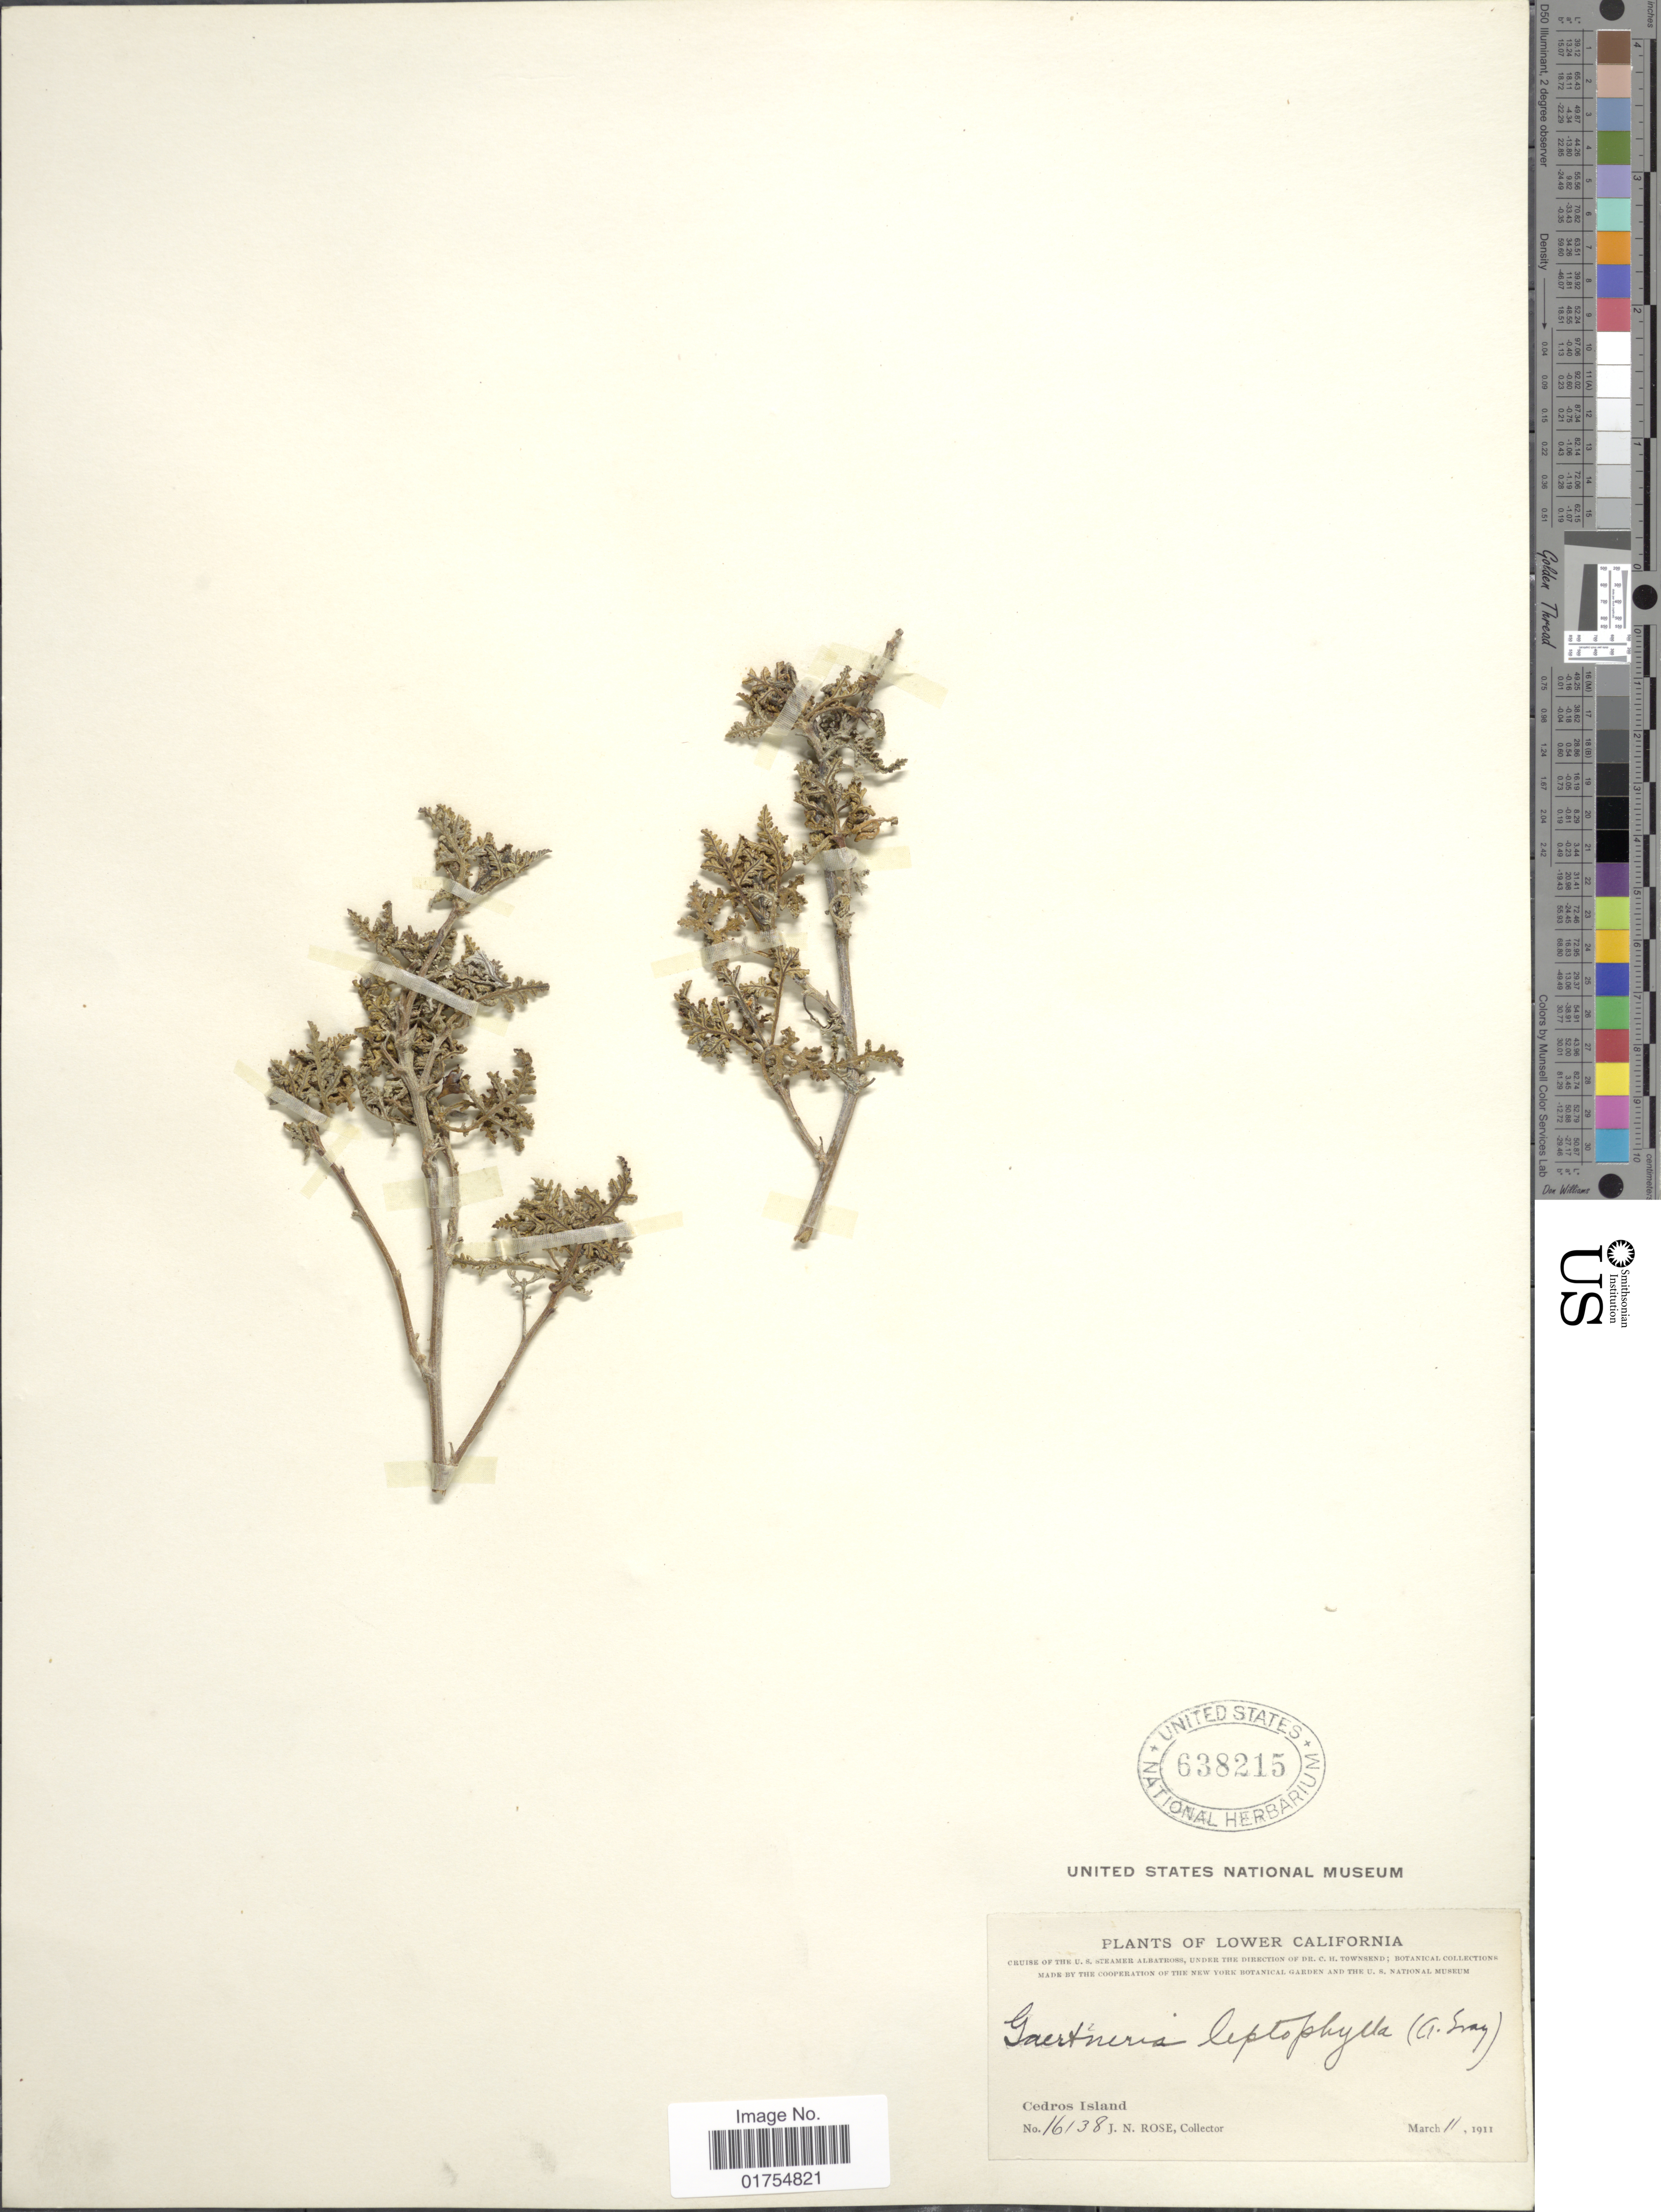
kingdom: Plantae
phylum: Tracheophyta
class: Magnoliopsida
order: Asterales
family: Asteraceae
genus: Franseria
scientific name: Franseria camphorata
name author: Greene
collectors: J. N. Rose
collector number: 16138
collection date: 1911-03-11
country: Mexico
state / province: Baja California Norte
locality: Lower California. Cedros Island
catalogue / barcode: US 638215